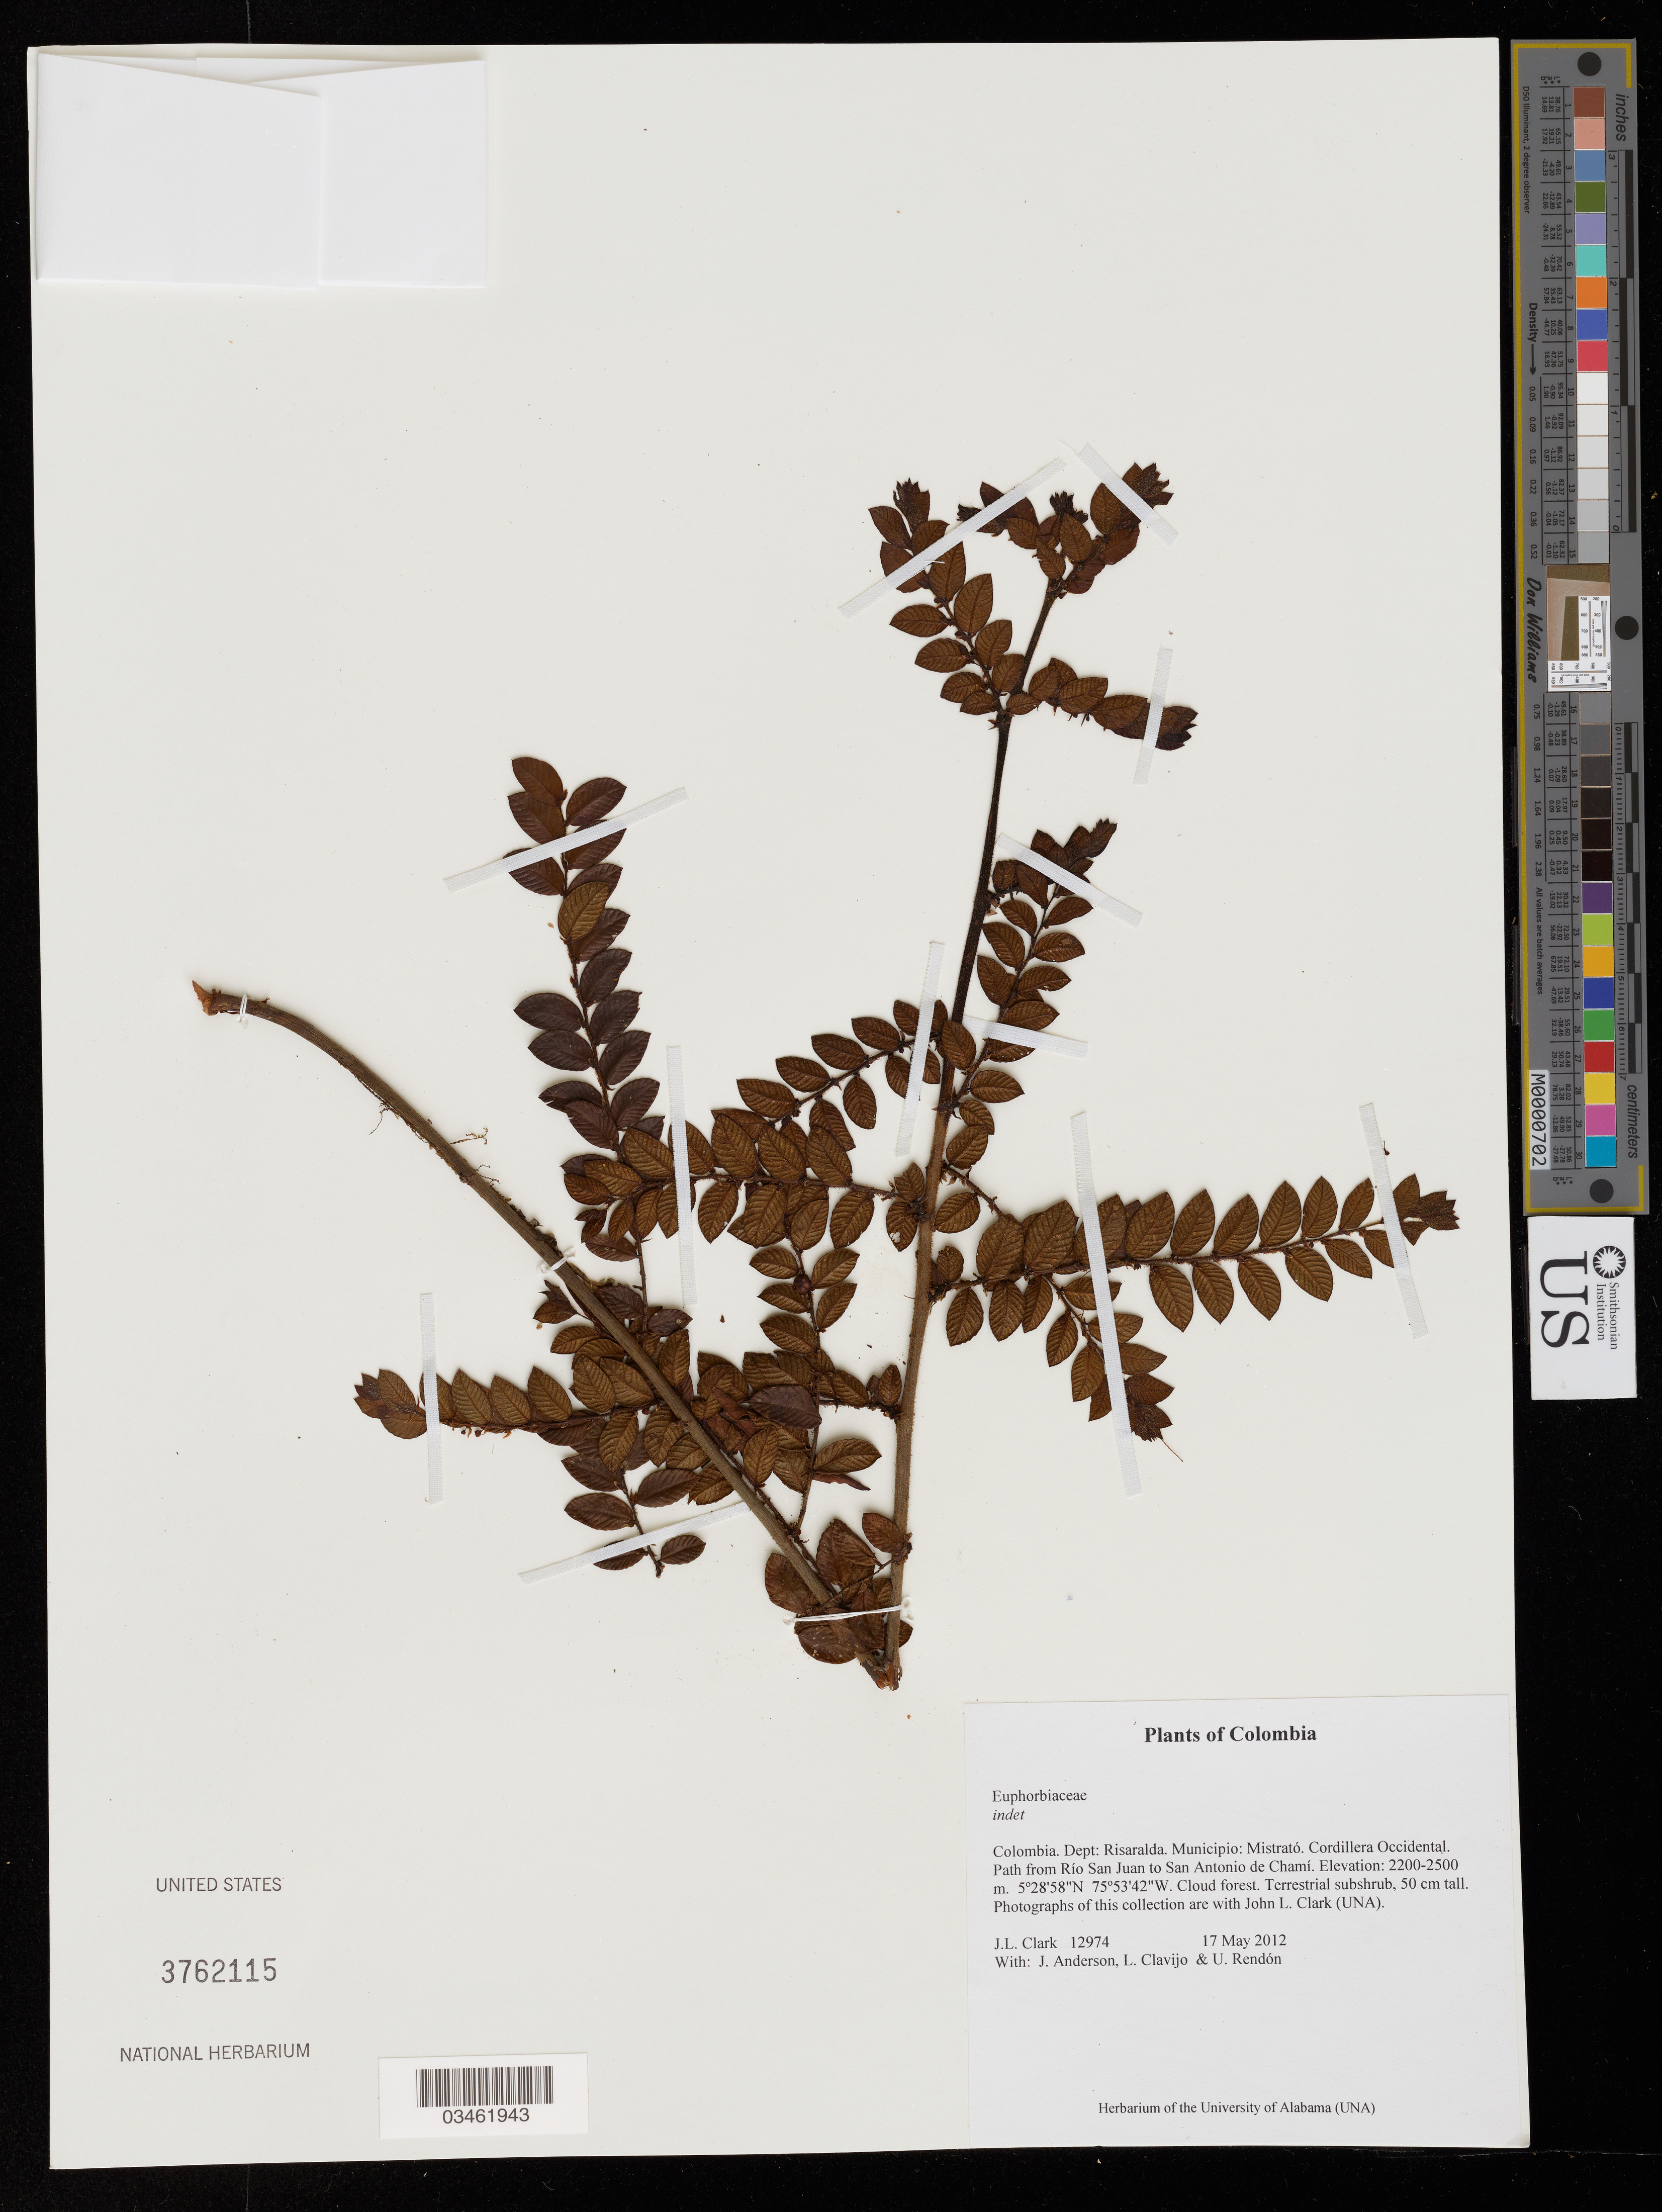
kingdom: Plantae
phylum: Tracheophyta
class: Magnoliopsida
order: Malpighiales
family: Phyllanthaceae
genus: Phyllanthus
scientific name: Phyllanthus sp.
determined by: Londoño-Echeverri, Y.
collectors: J. L. Clark, J. Anderson, L. Clavijo & U. Rendón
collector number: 12974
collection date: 2012-05-17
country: Colombia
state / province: Risaralda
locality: Dept: Risaralda. Municipio: Mistrató. Cordillera Occidental. Path from Río San Juan to San Antonio de Chamí.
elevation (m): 2200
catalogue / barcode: US 3762115